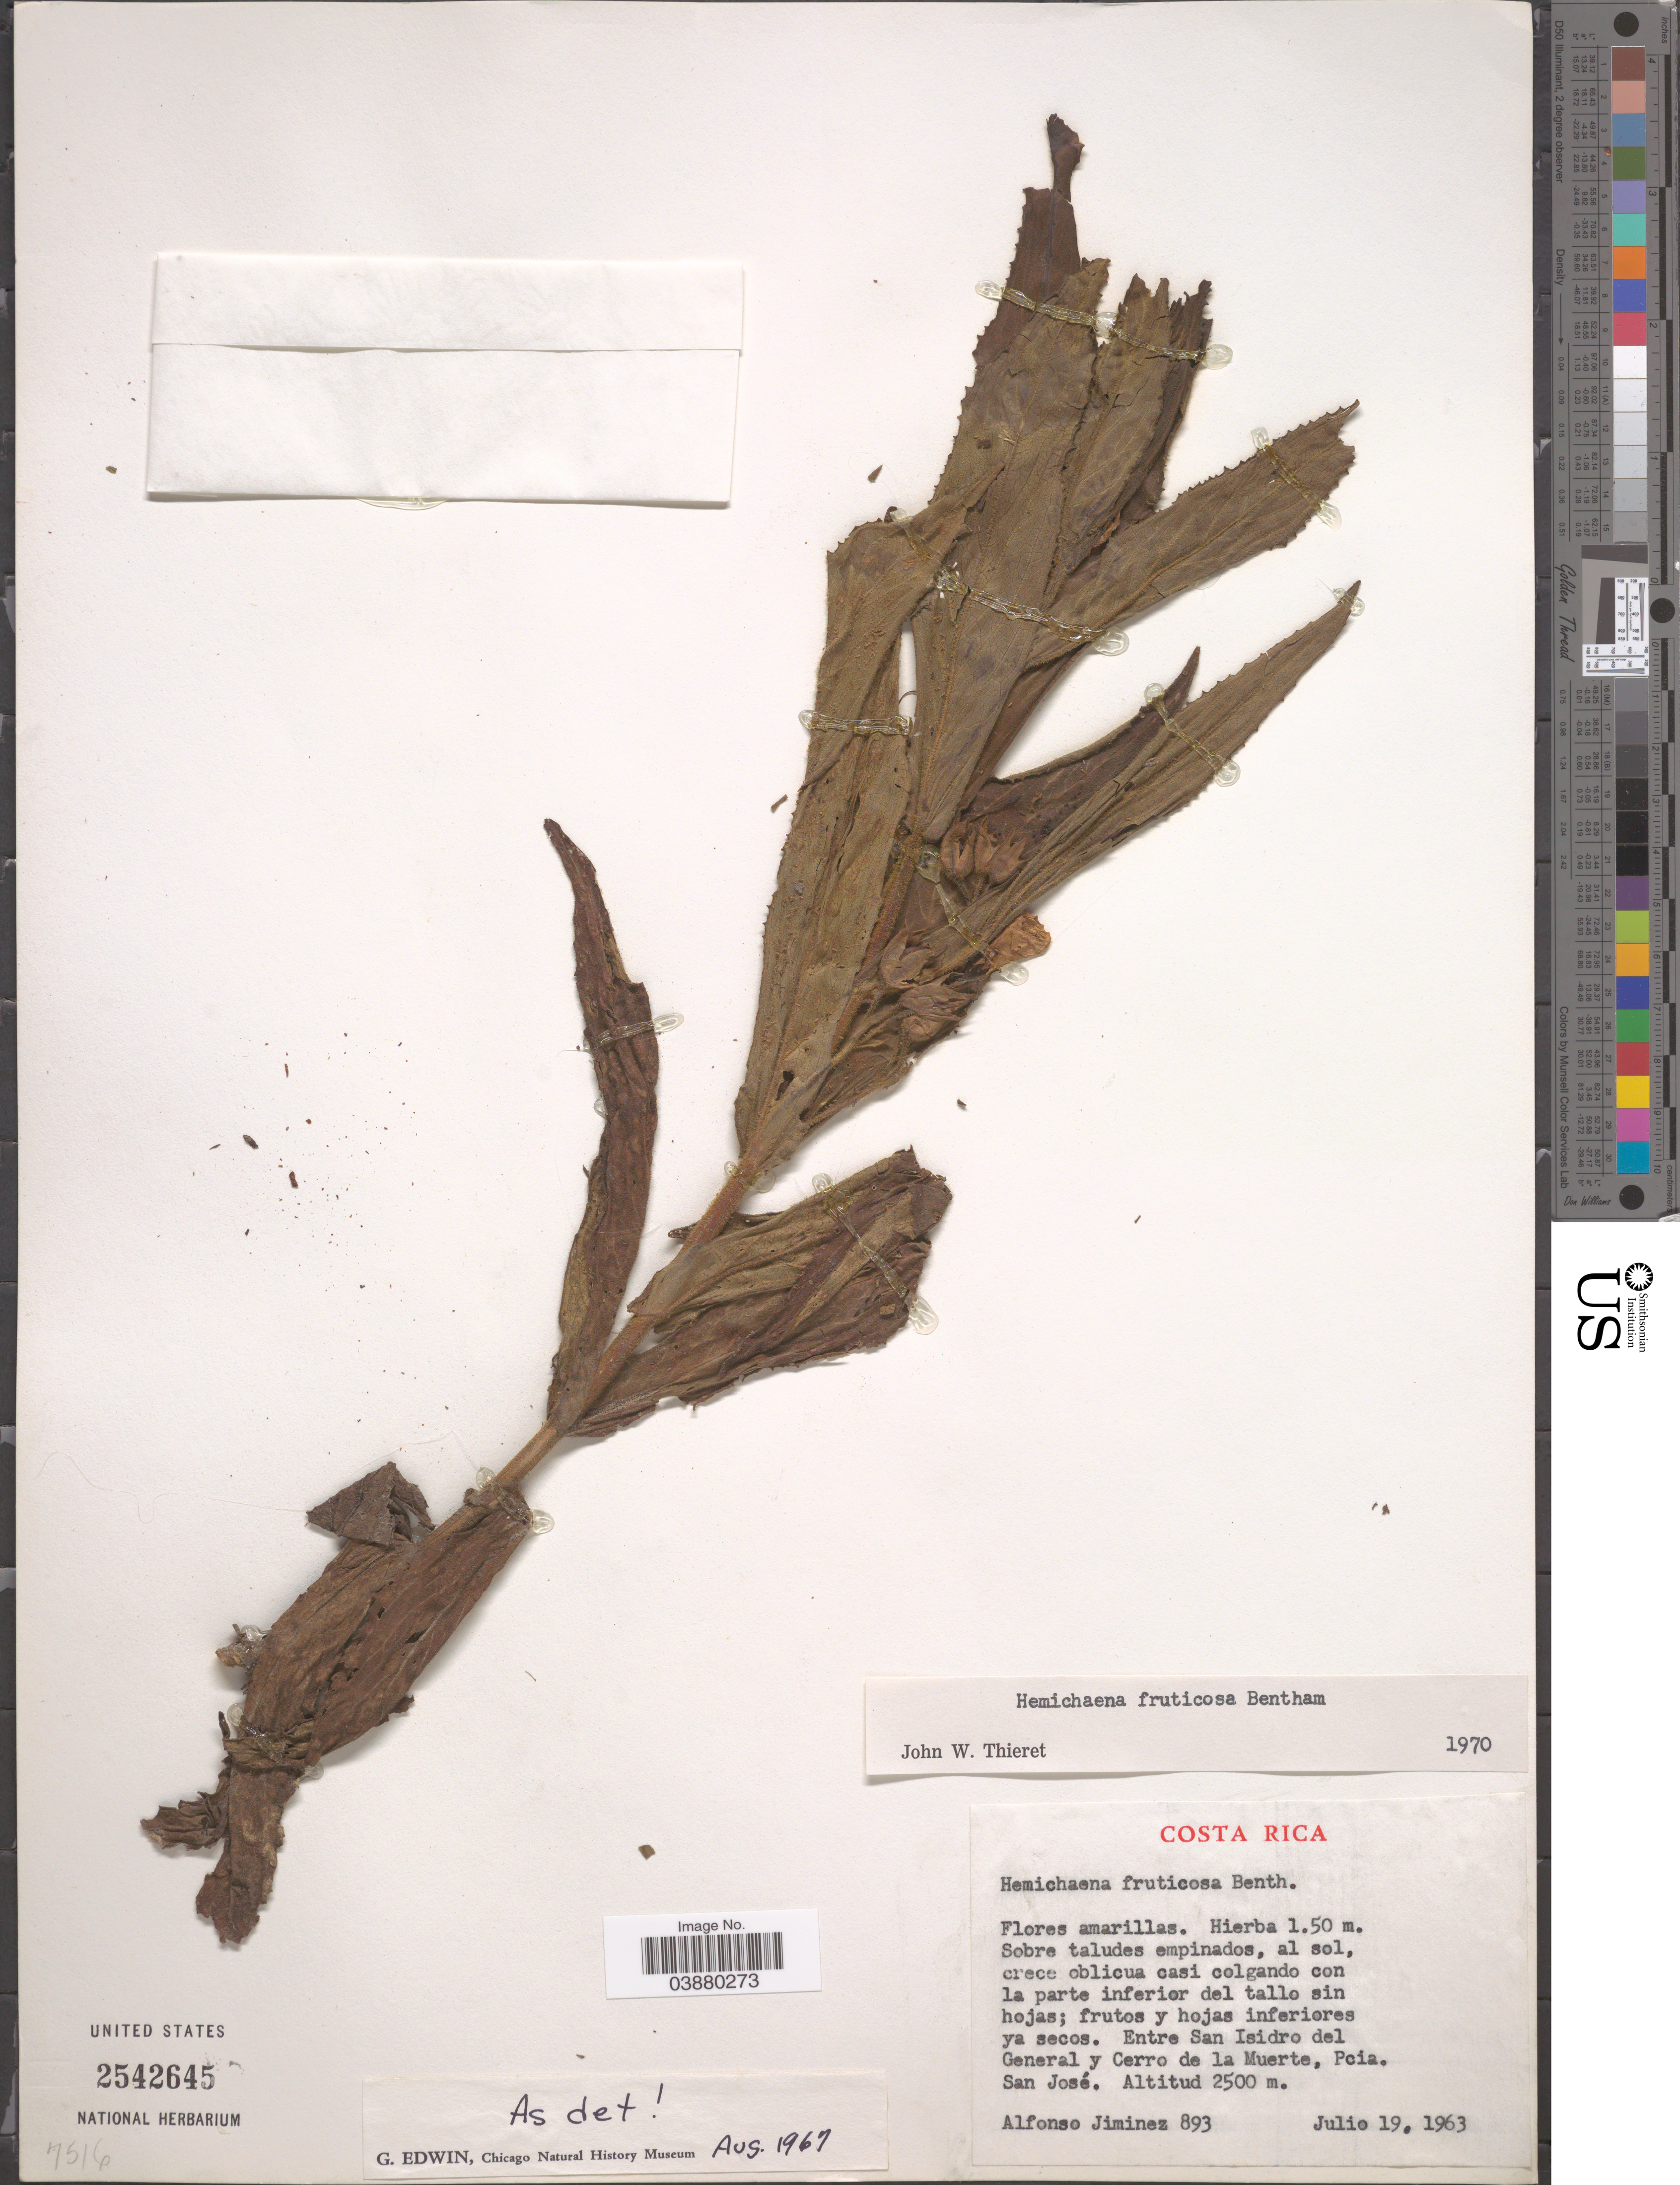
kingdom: Plantae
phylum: Tracheophyta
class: Magnoliopsida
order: Lamiales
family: Phrymaceae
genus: Hemichaena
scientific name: Hemichaena fruticosa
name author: Benth.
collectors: A. Jiminez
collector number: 893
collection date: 1963-07-19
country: Costa Rica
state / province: San José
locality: Entre San Isidro del General y Cerro de la Muerte, Pcia. San José.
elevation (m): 2500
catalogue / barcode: US 2542645